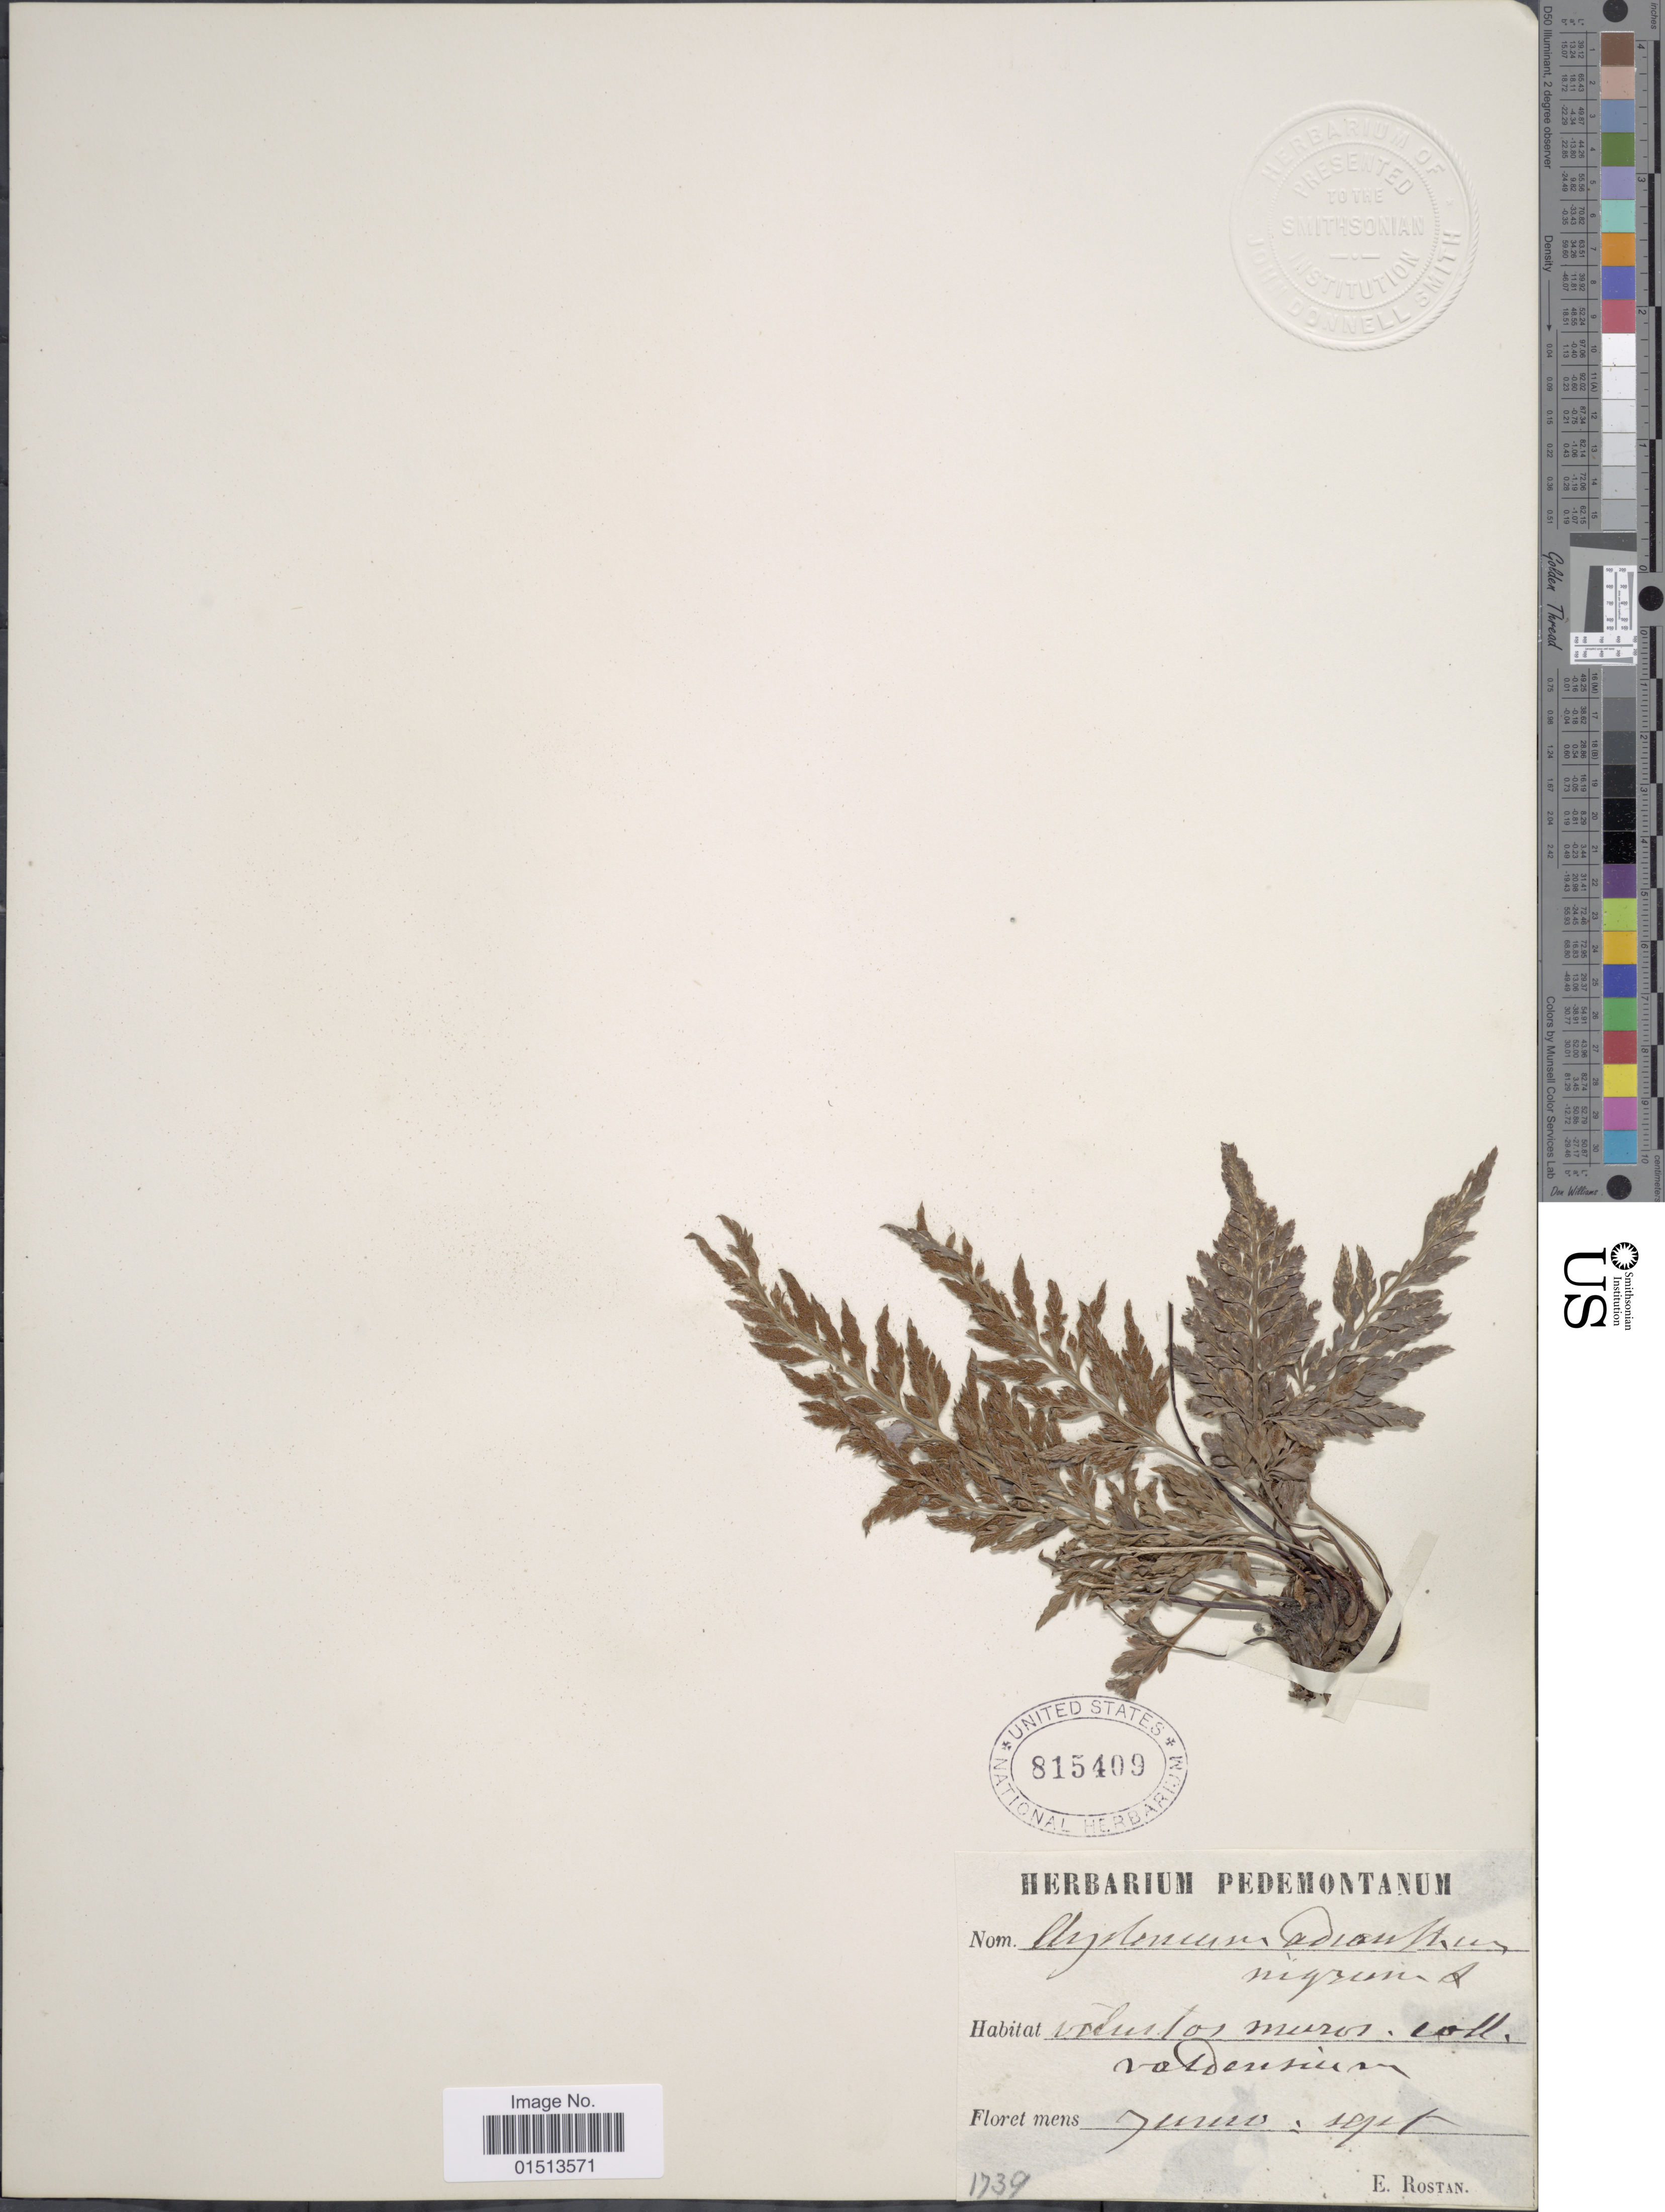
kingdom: Plantae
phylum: Tracheophyta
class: Polypodiopsida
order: Polypodiales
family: Aspleniaceae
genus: Asplenium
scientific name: Asplenium adiantum-nigrum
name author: L.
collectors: E. Rostan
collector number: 1739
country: Italy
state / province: Piedmont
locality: Volurtos muros. coll. valdensium. [interpreted]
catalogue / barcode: US 815409